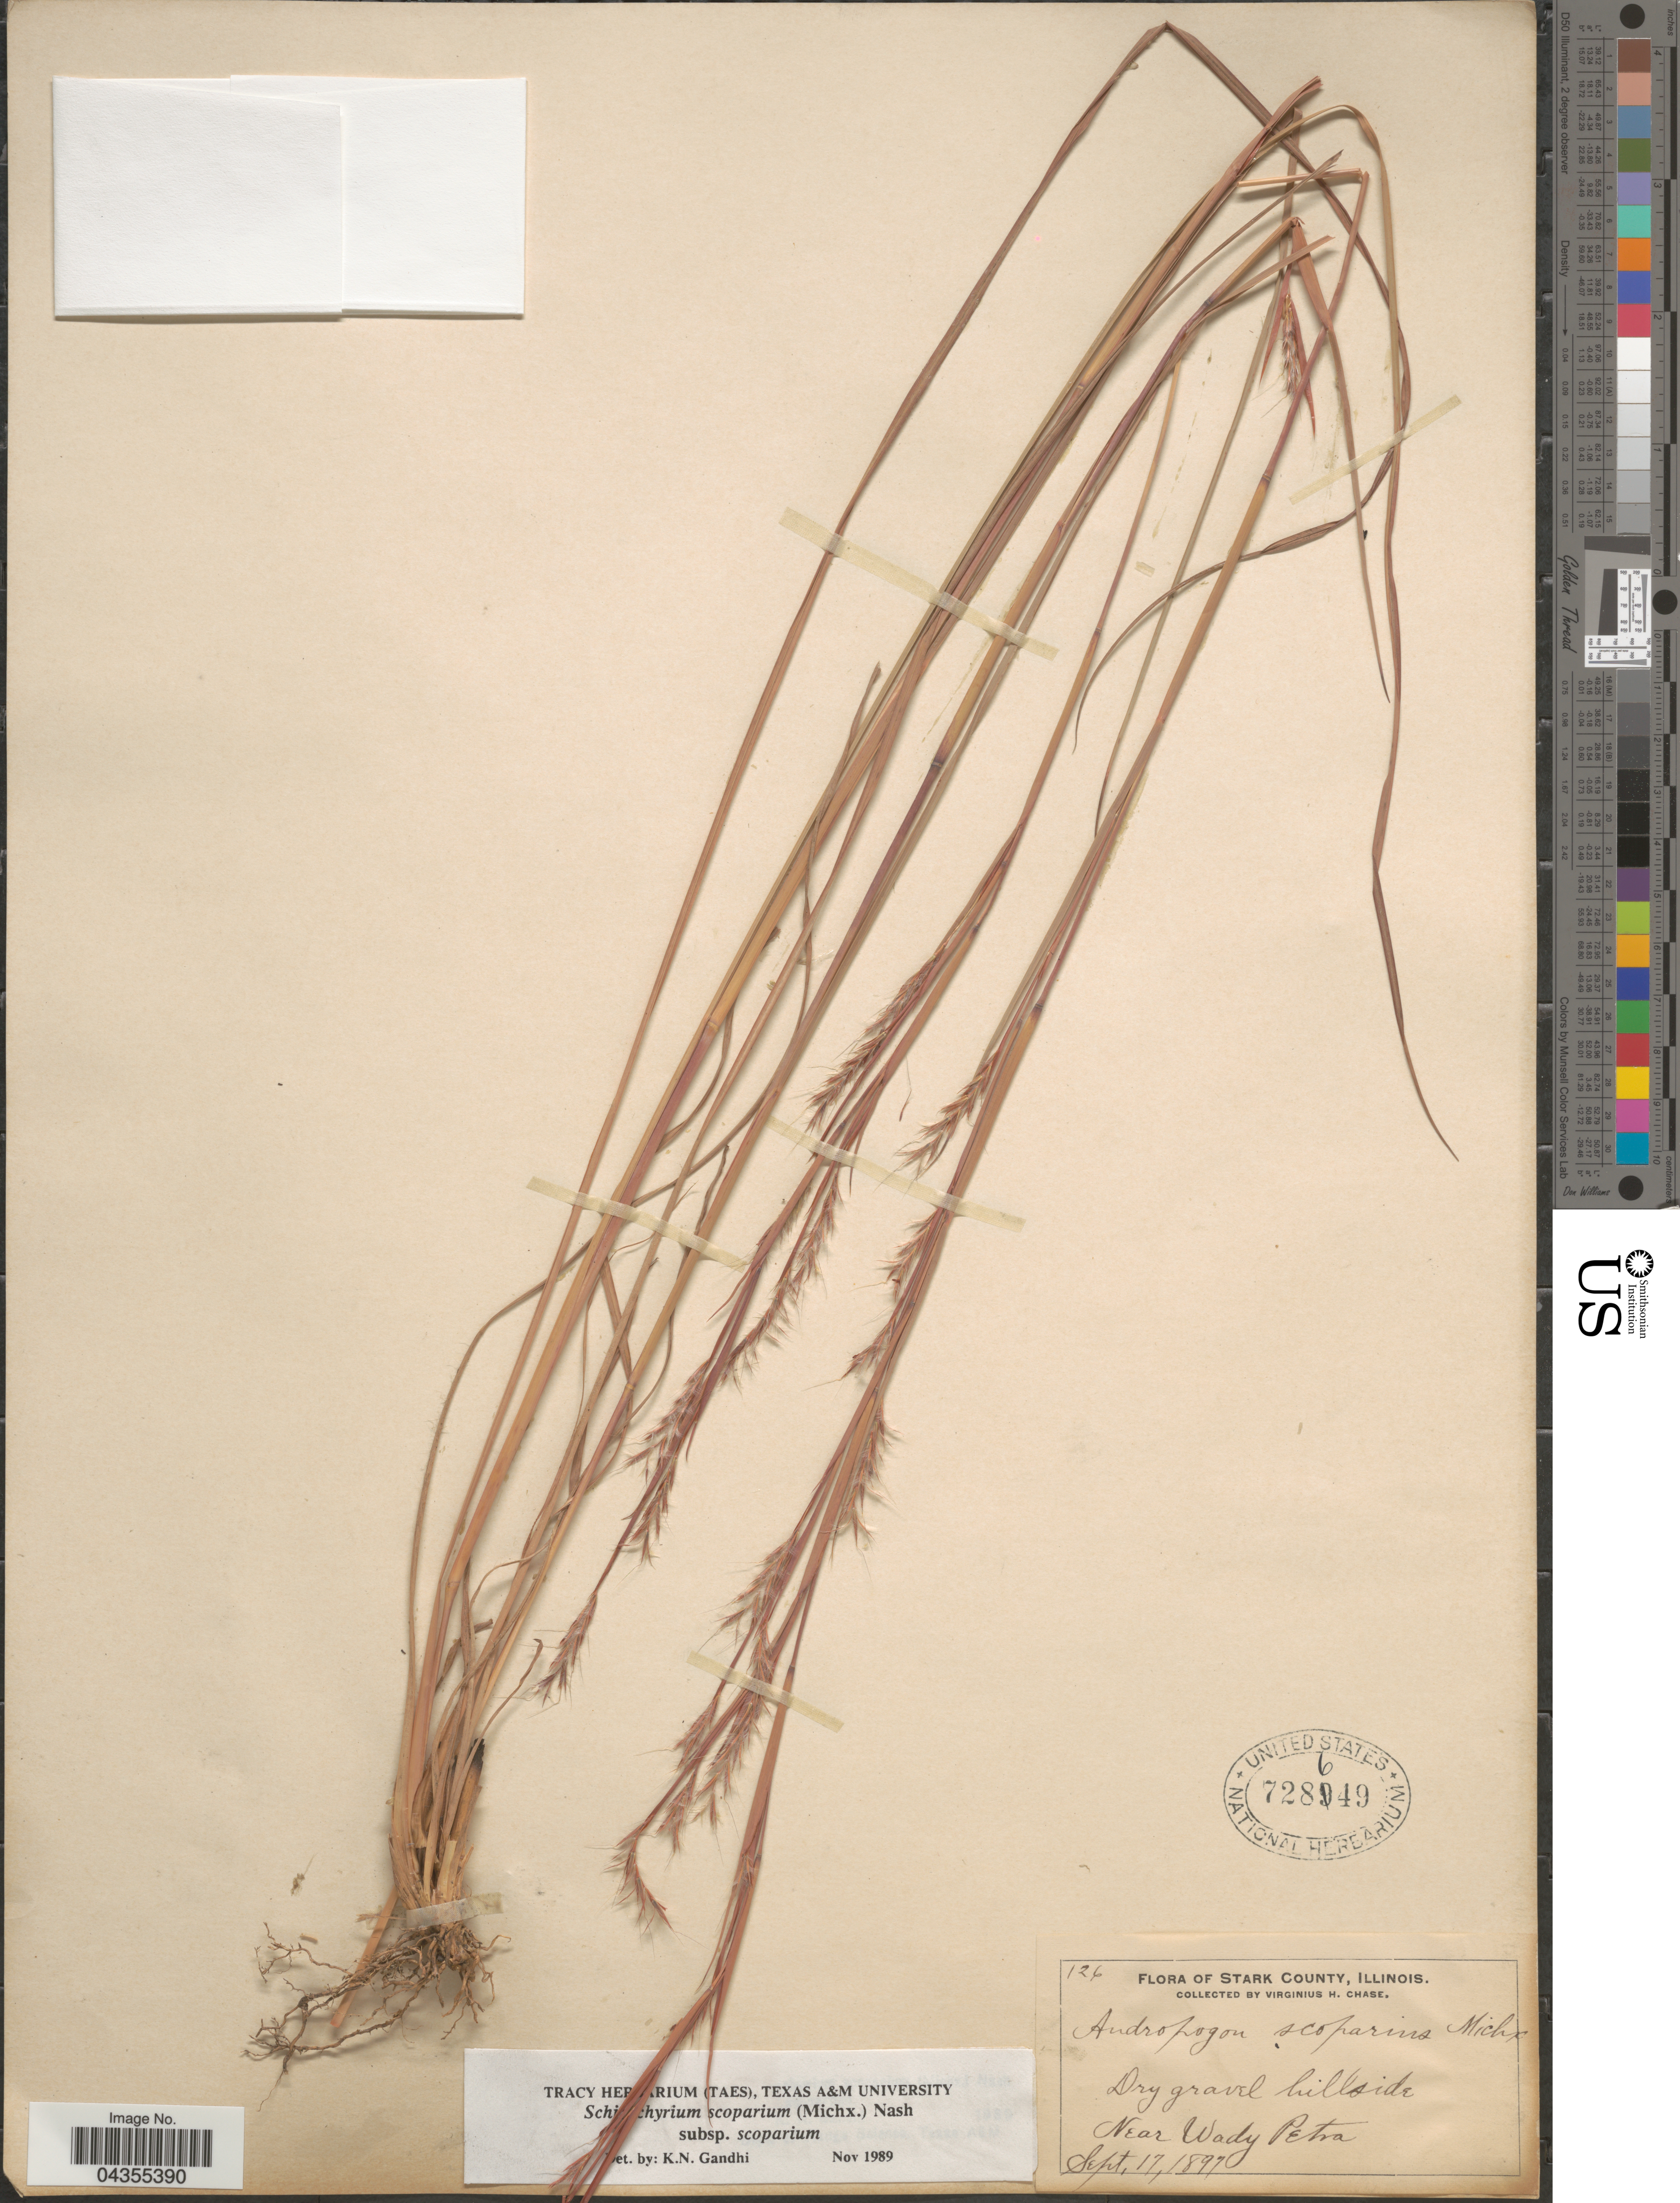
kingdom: Plantae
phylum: Tracheophyta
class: Liliopsida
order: Poales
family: Poaceae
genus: Schizachyrium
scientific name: Schizachyrium scoparium var. scoparium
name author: (Michx.) Nash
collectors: V. H. Chase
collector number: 126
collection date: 1897-09-17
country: United States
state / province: Illinois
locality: Stark County. Dry gravel hillside. Near Wady Petra.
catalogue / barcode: US 728649